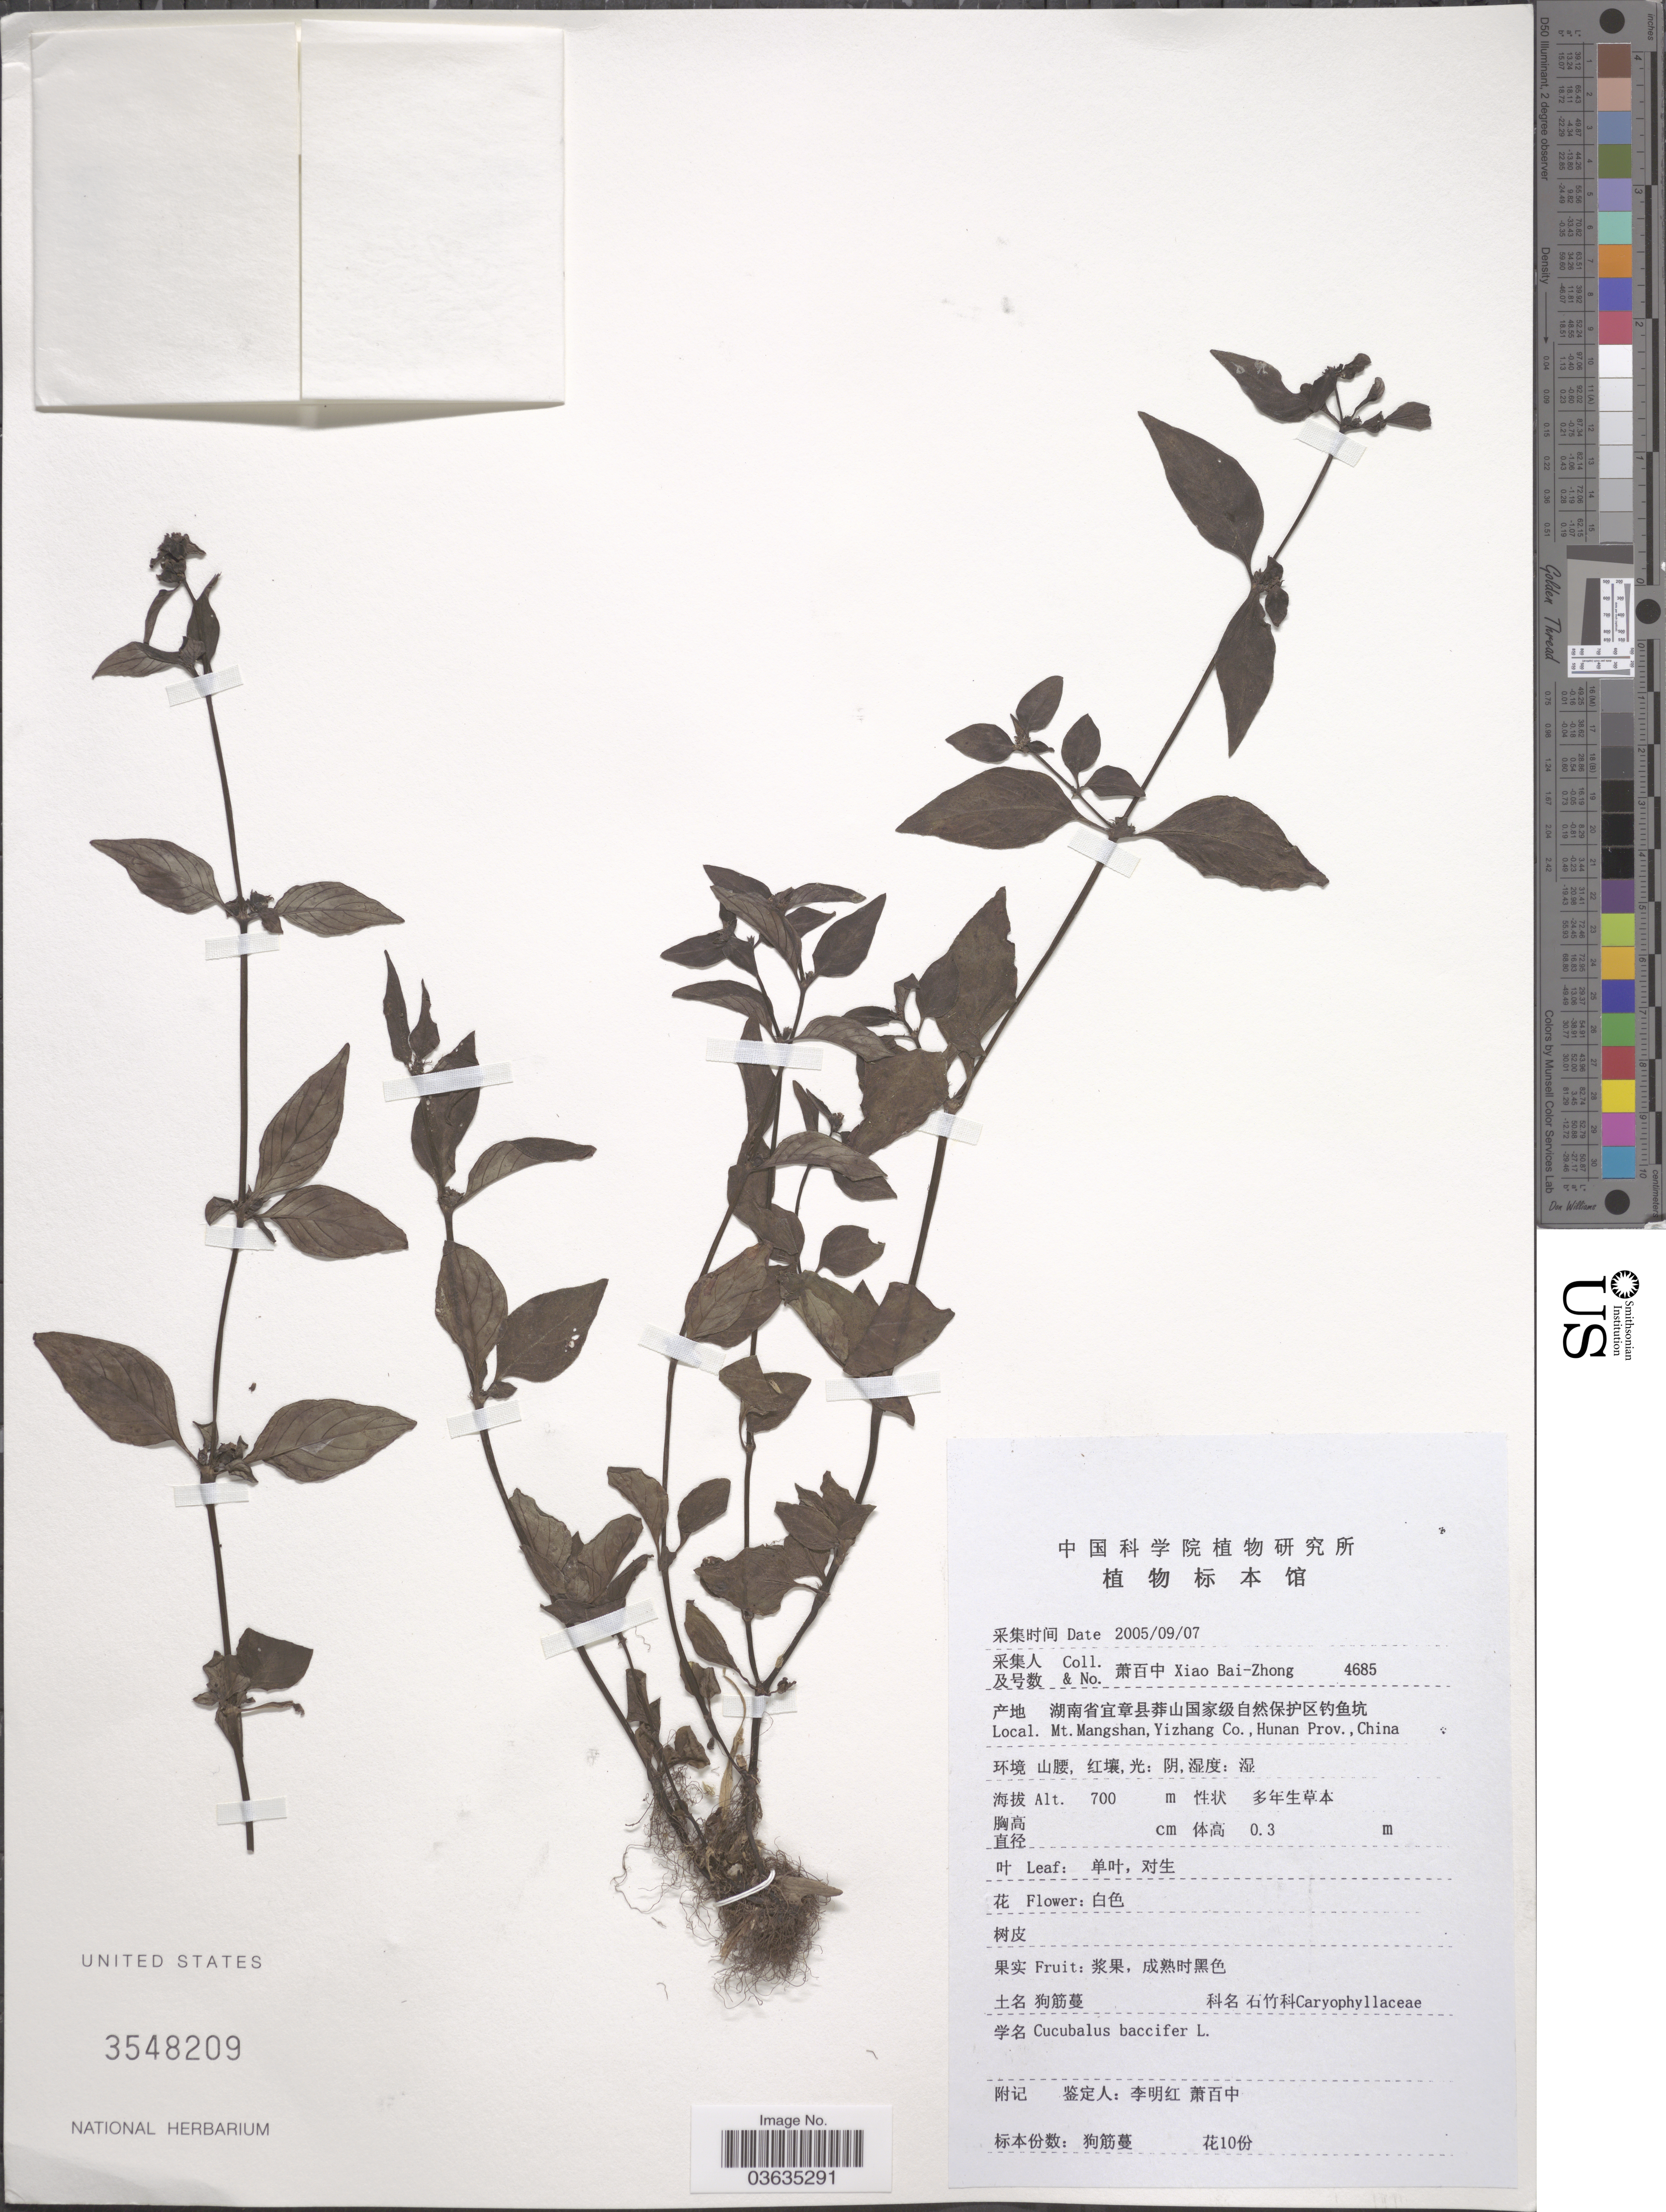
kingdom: Plantae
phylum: Tracheophyta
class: Magnoliopsida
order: Gentianales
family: Rubiaceae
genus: Neanotis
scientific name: Neanotis hirsuta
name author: (L. f.) W.H. Lewis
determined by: Strong, Mark T., (BOT), Smithsonian Institution - National Museum of Natural History (UNITED STATES)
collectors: B. Z. Xiao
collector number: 4685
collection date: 2005-09-07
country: China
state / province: Hunan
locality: Mt. Mangshan, Yizhang Co.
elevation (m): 700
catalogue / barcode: US 3548209